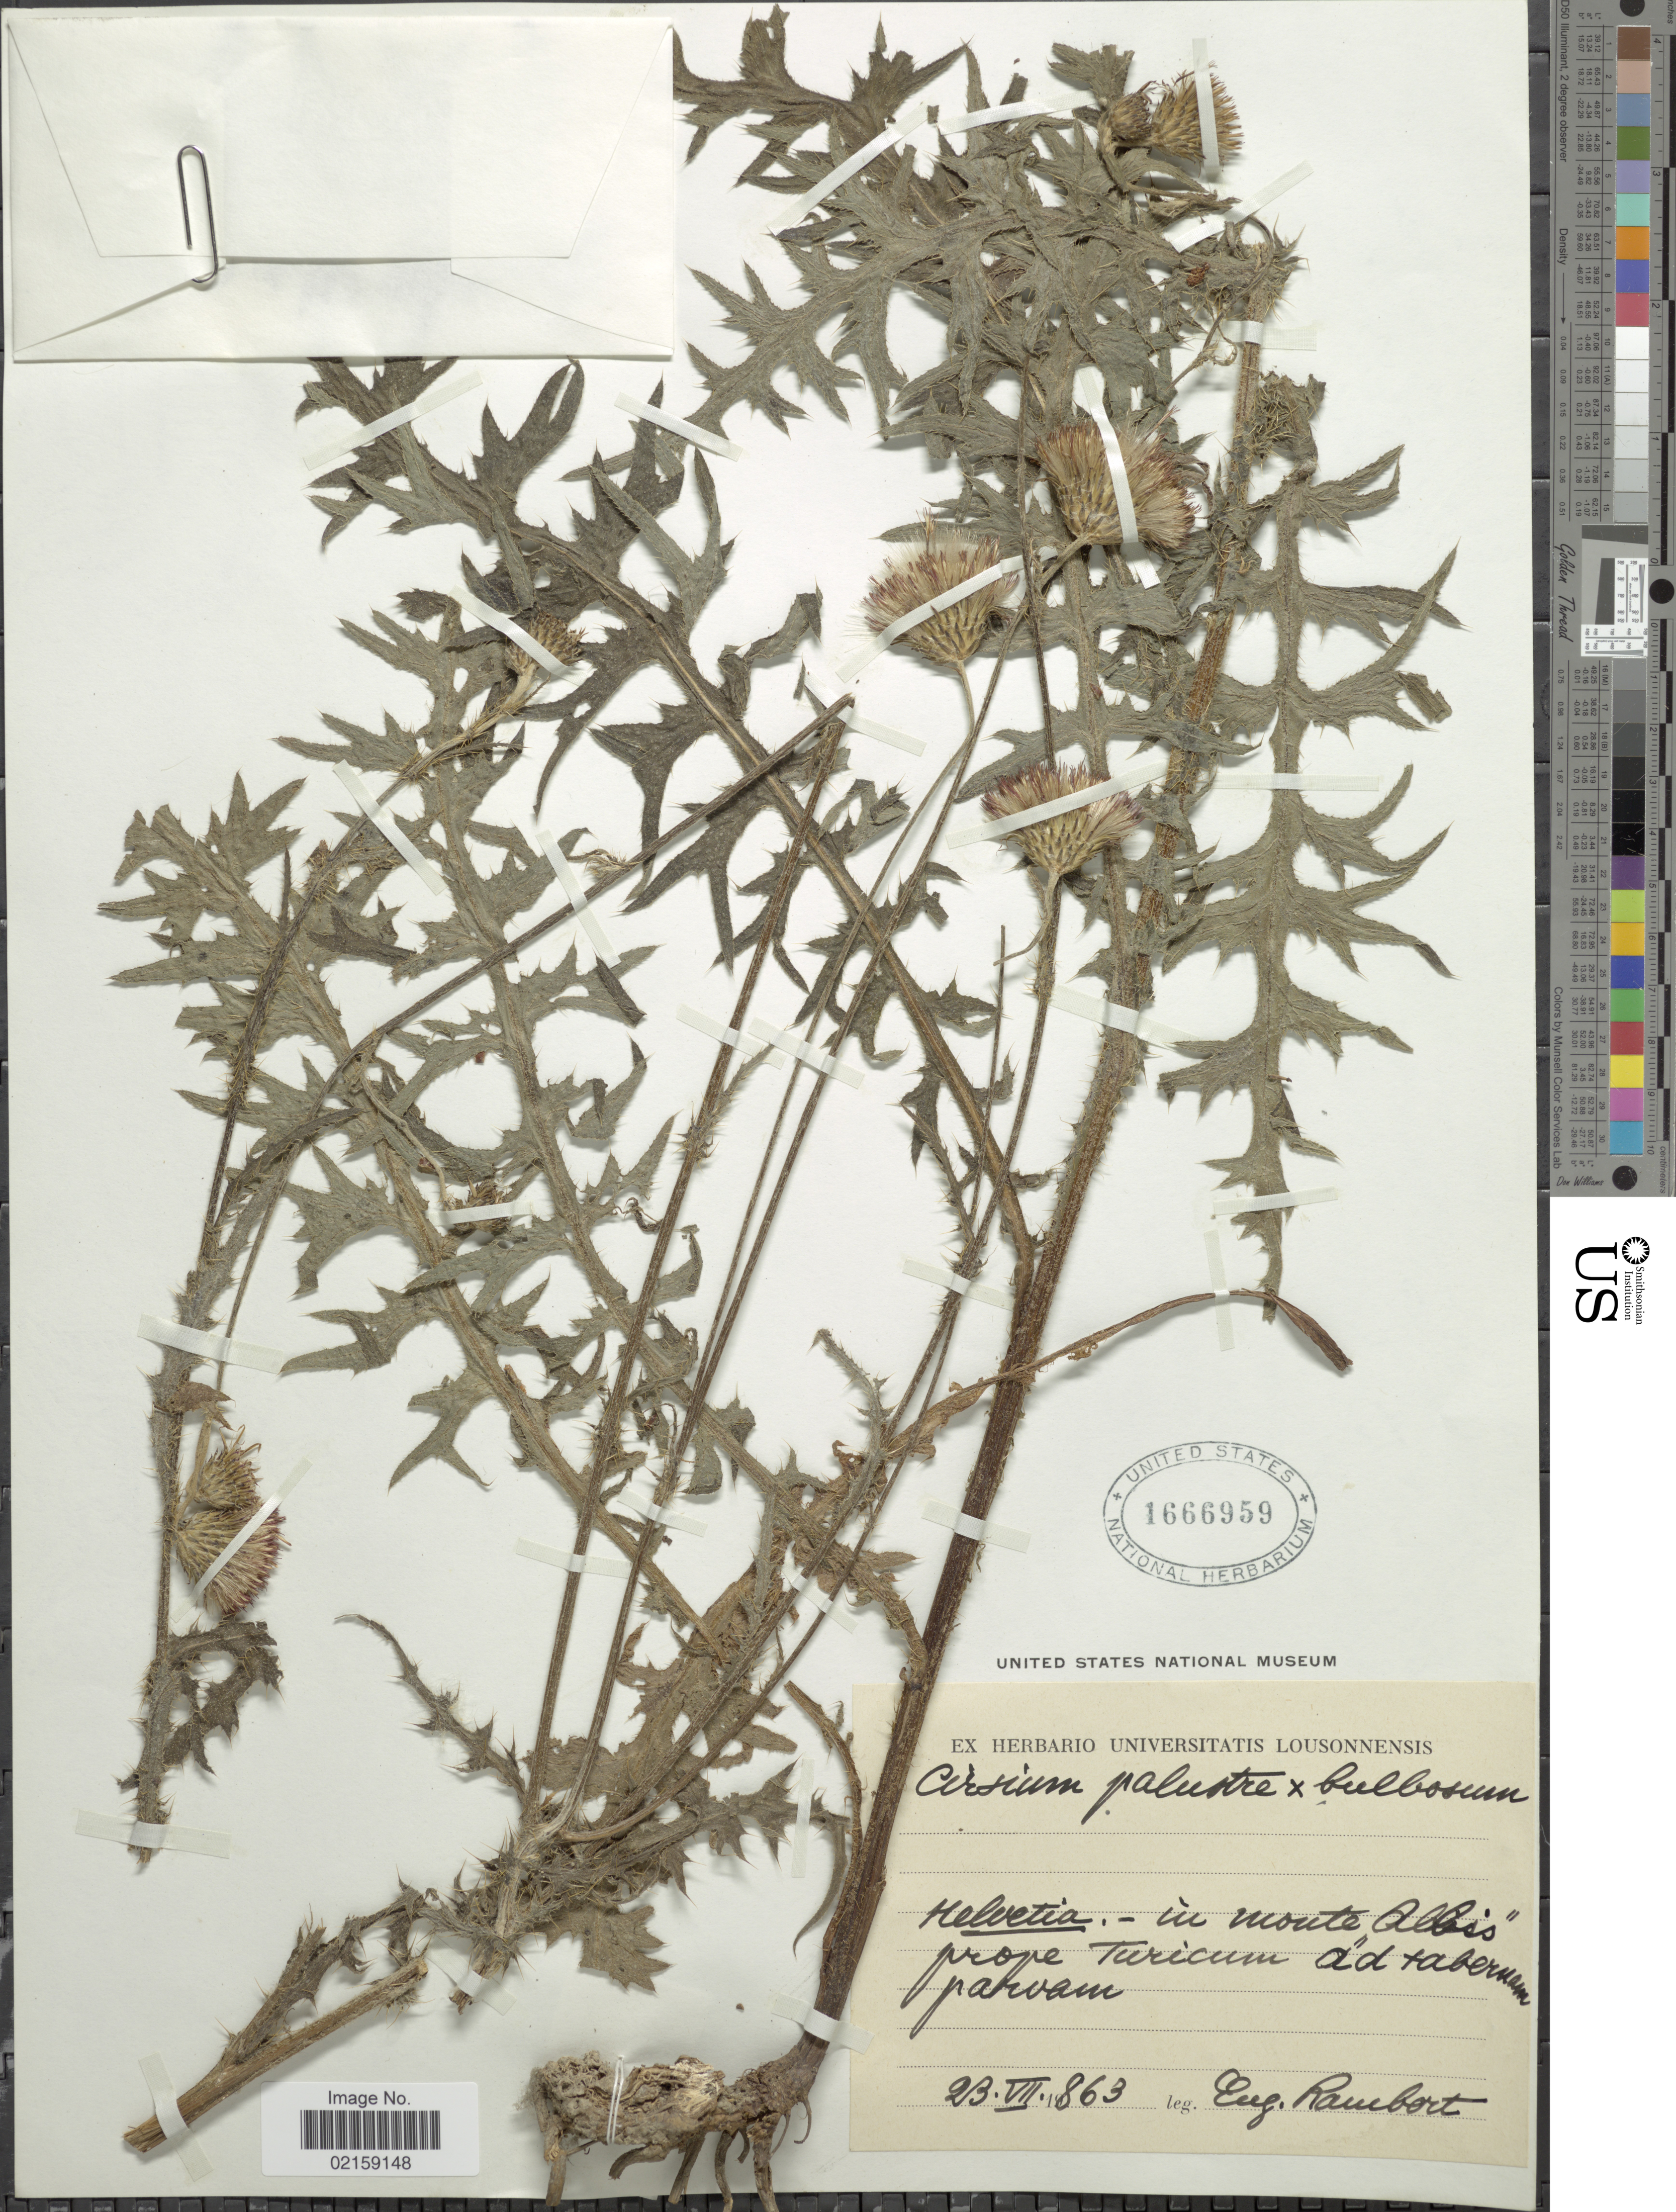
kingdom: Plantae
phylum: Tracheophyta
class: Magnoliopsida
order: Asterales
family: Asteraceae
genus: Cirsium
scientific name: Cirsium palustre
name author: (L.) Coss. ex Scop.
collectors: E. Rambert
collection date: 1863-07-23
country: Switzerland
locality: Helvetia.- in monte "Albis" prope Turicum ad tabernam parvam.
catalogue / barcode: US 1666959